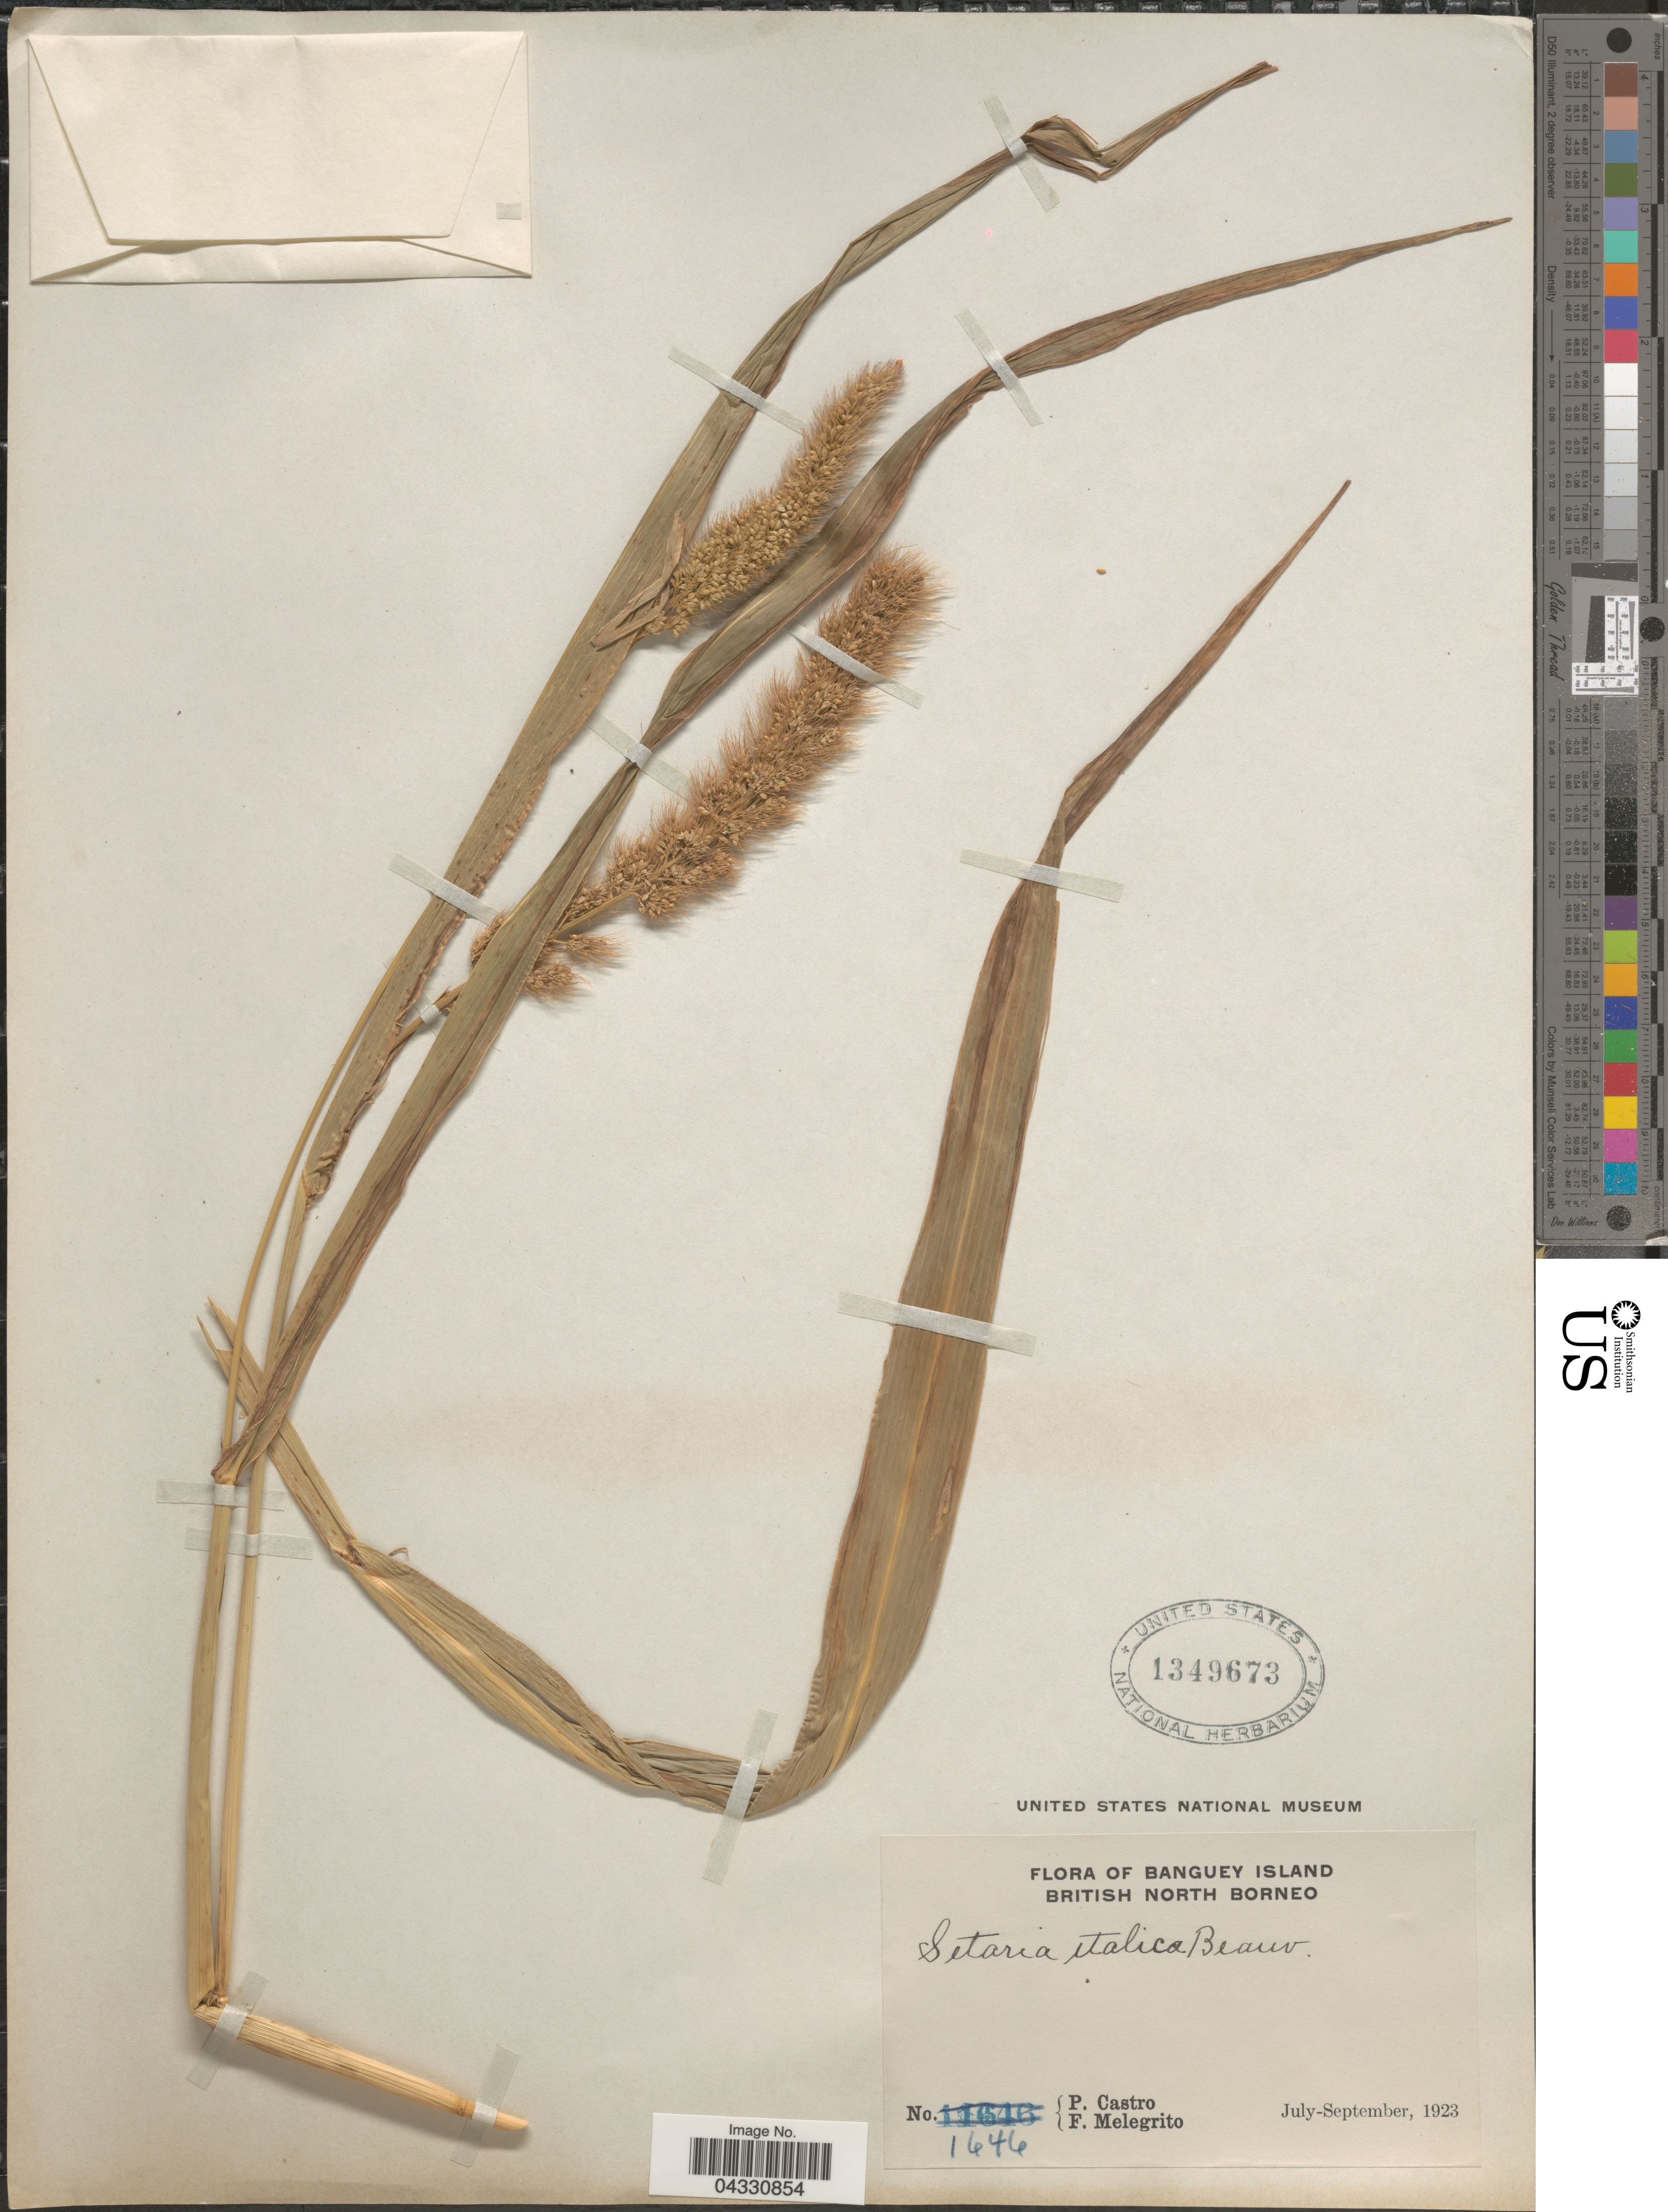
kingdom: Plantae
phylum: Tracheophyta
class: Liliopsida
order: Poales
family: Poaceae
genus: Setaria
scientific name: Setaria italica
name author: (L.) P. Beauv.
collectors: P. Castro & F. Melegrito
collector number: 1646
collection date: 1923-07/1923-09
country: Malaysia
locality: Banguey Island. British North Borneo.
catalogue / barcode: US 1349673